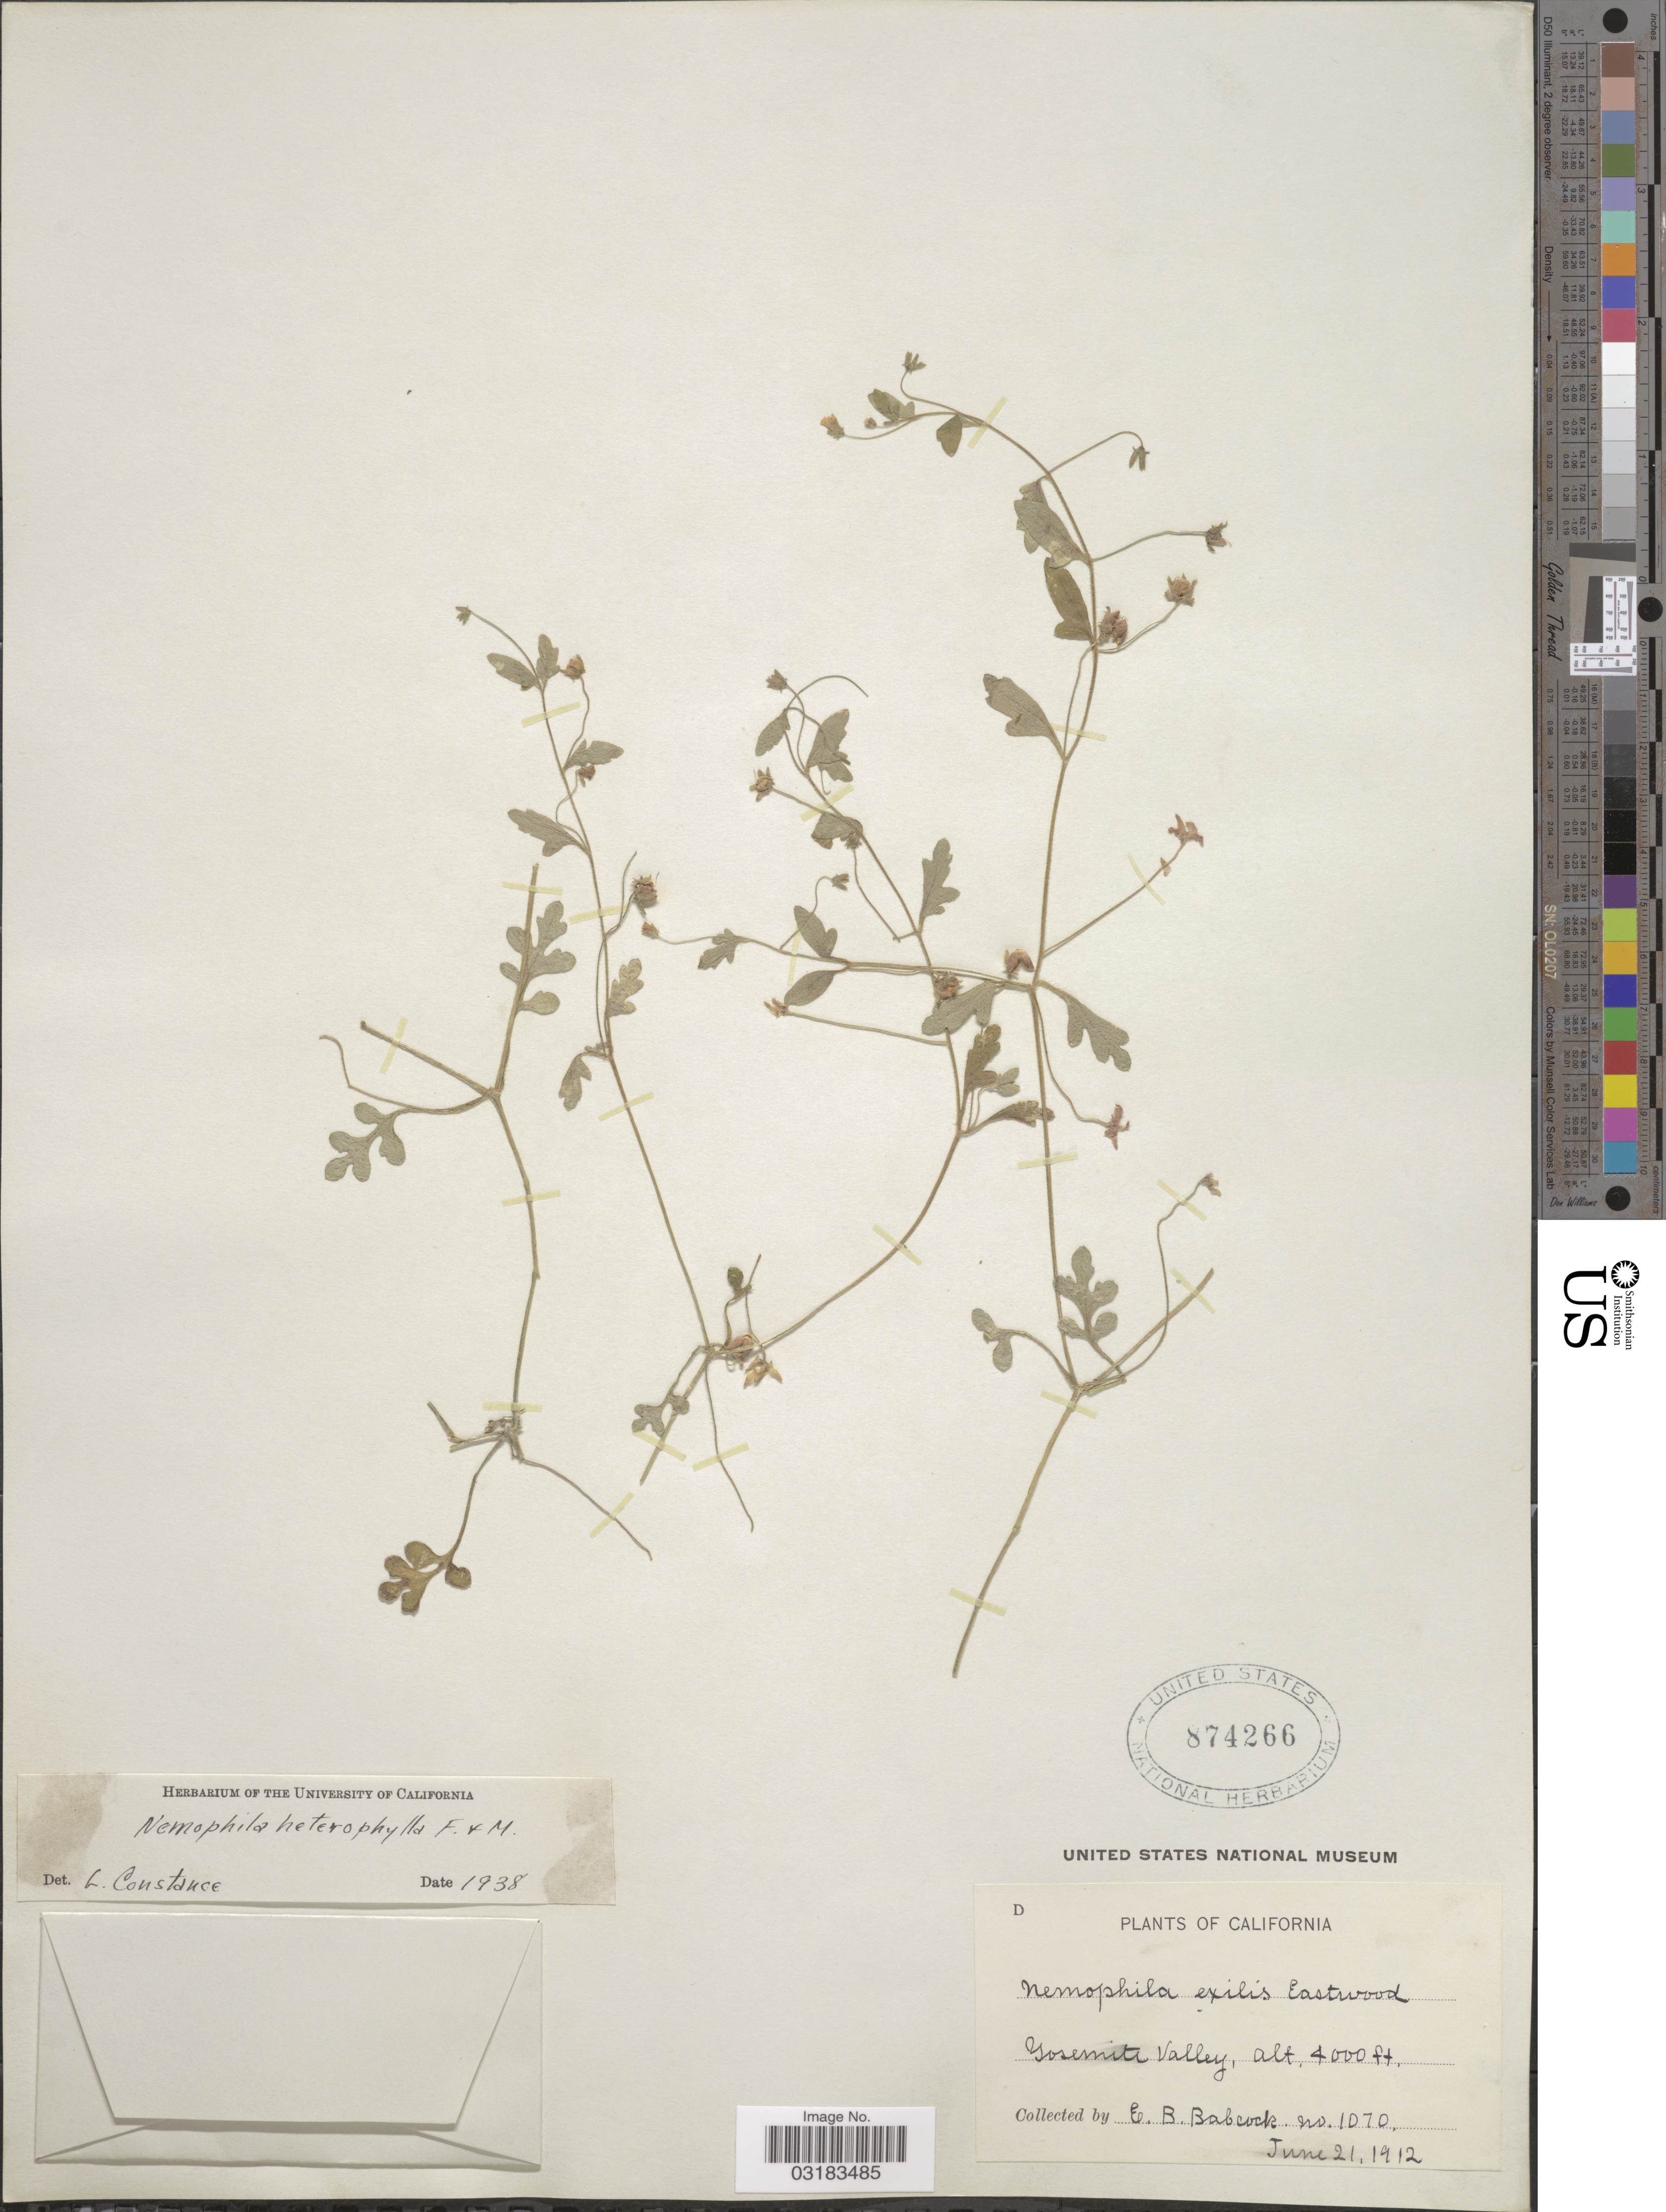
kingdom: Plantae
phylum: Tracheophyta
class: Magnoliopsida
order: Boraginales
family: Hydrophyllaceae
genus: Nemophila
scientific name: Nemophila heterophylla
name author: Fisch. & C.A. Mey.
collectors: E. B. Babcock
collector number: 1070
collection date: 1912-06-21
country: United States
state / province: California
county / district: Mariposa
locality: Yosemite Valley.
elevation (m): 1219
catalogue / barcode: US 874266